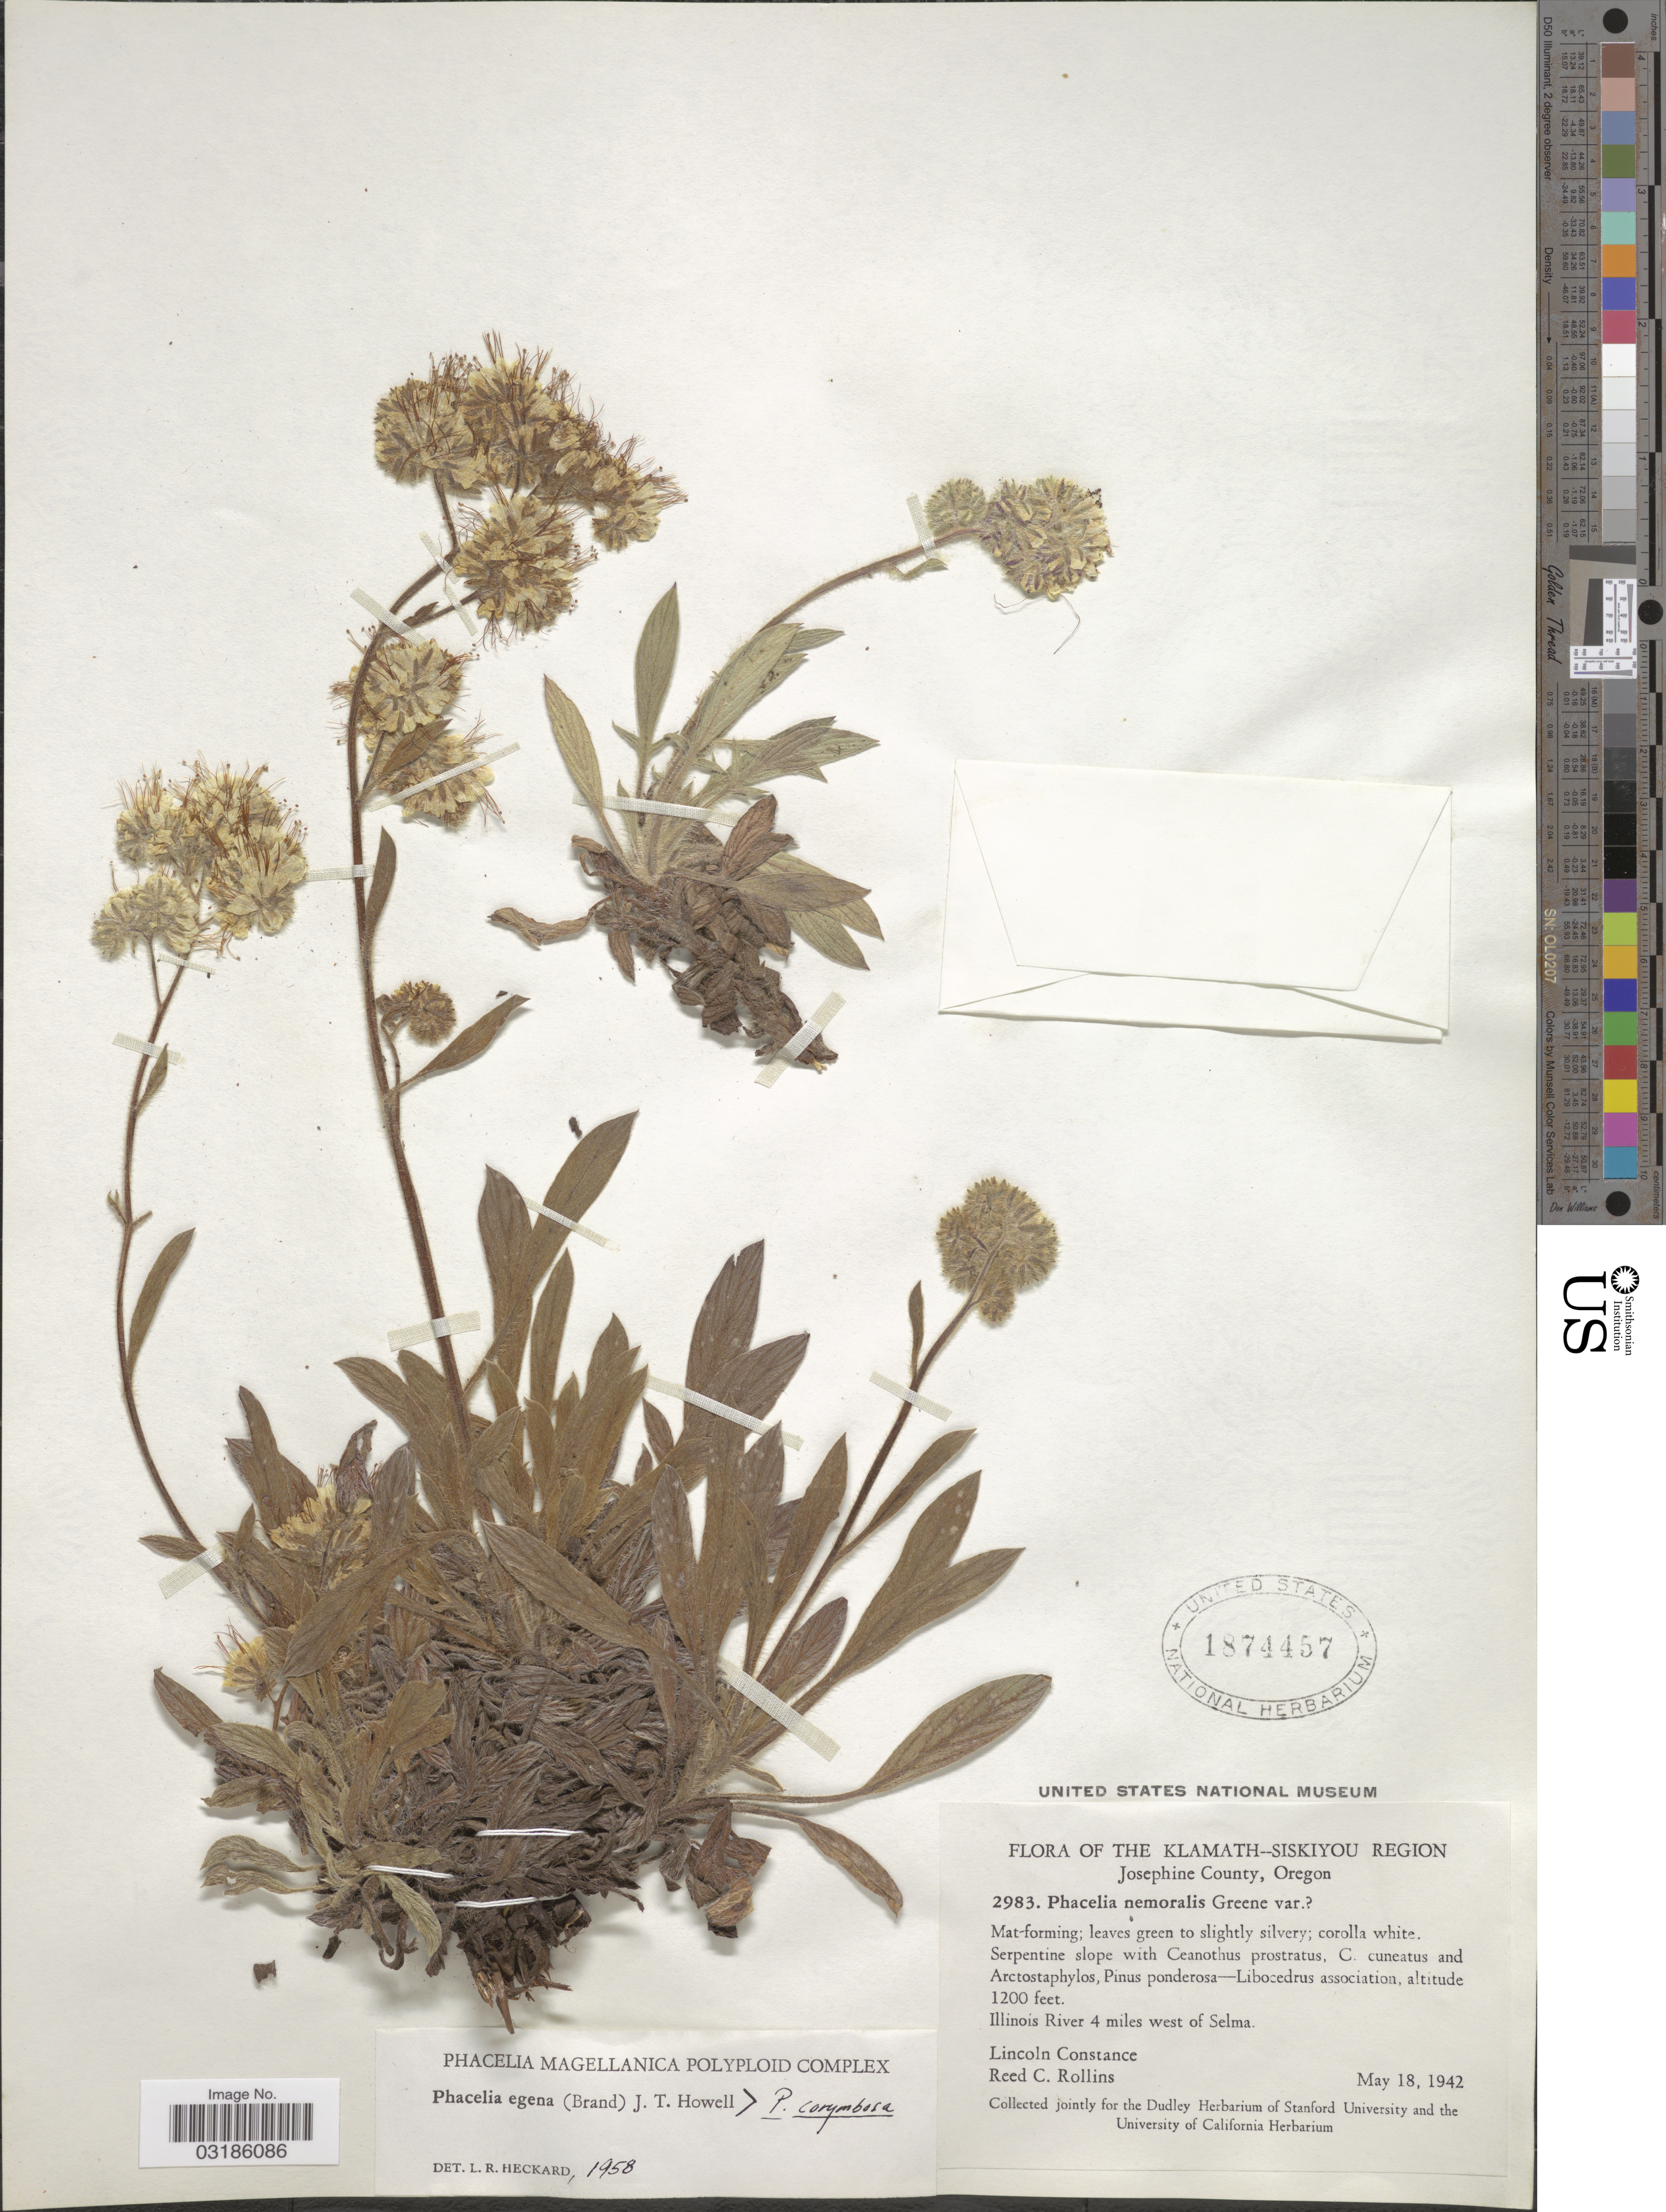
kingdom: Plantae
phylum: Tracheophyta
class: Magnoliopsida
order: Boraginales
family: Hydrophyllaceae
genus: Phacelia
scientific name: Phacelia egena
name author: (Brand) Howell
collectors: L. Constance & R. C. Rollins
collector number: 2983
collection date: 1942-05-18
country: United States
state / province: Oregon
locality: Josephine County. Illinois River 4 miles west of Selma. The Klamath-Siskiyou Region.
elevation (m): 366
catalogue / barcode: US 1874457